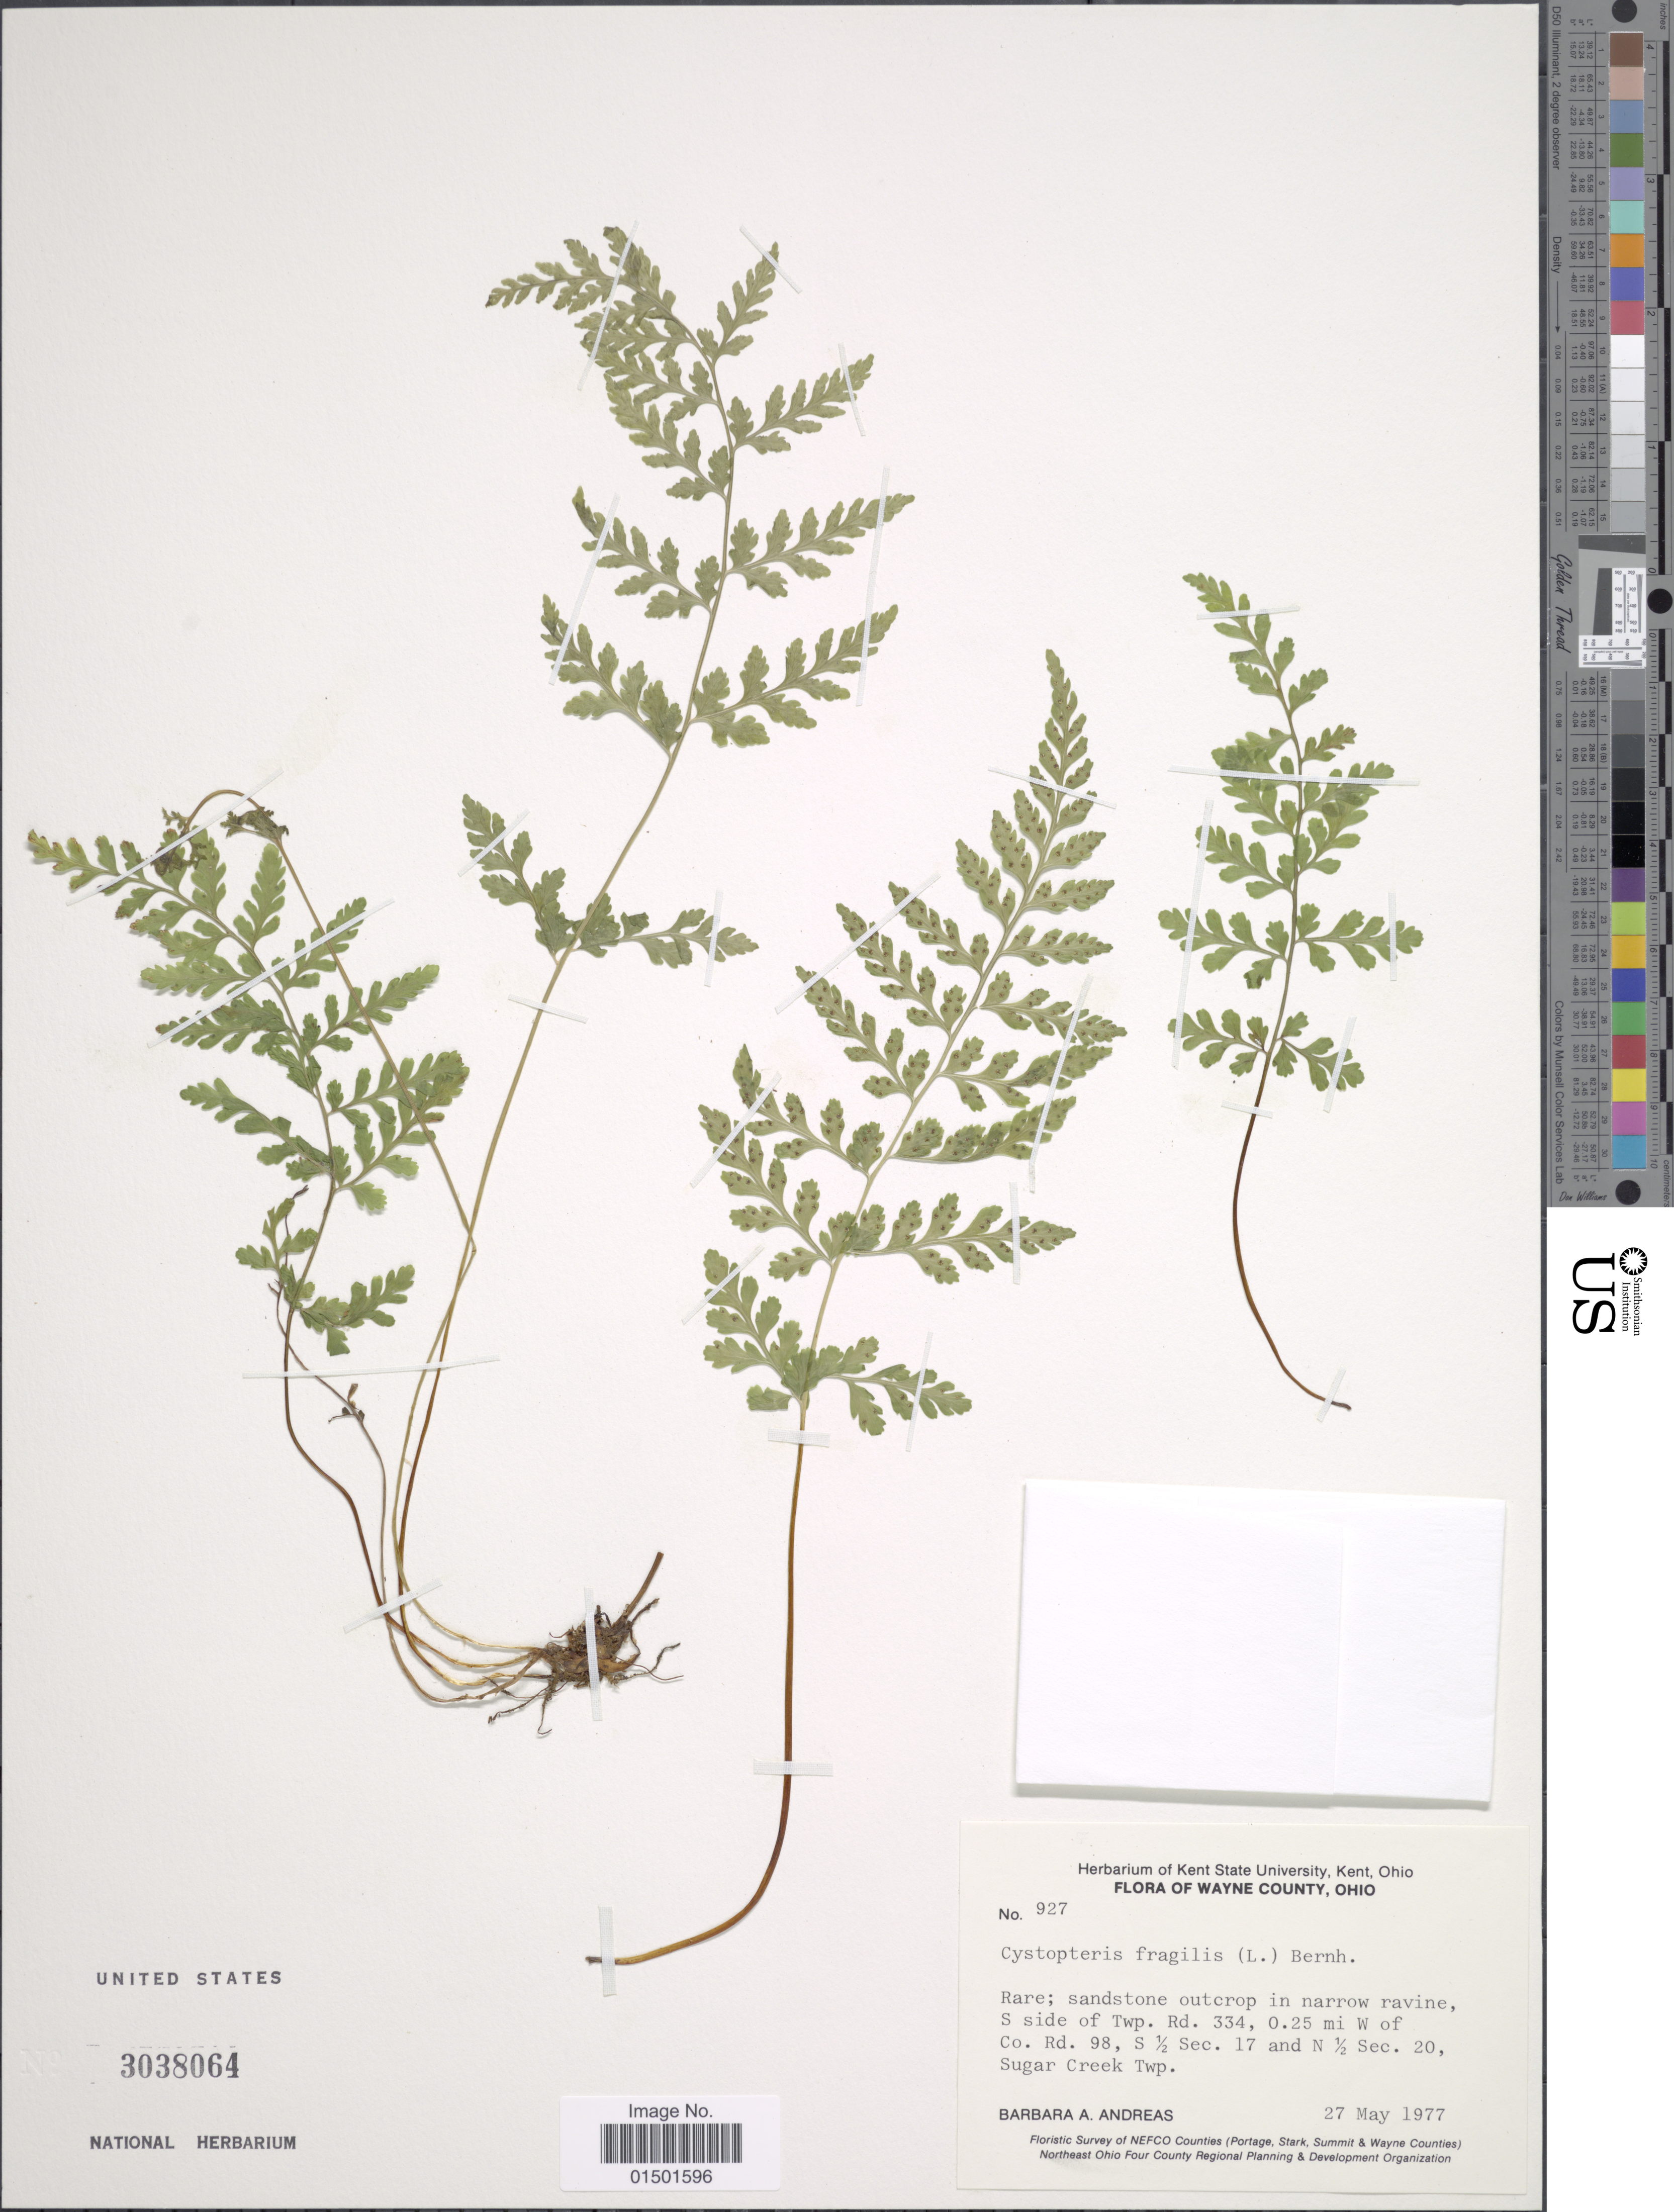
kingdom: Plantae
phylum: Tracheophyta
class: Polypodiopsida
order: Polypodiales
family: Cystopteridaceae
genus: Cystopteris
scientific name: Cystopteris fragilis var. fragilis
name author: (L.) Bernh.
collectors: B. A. Andreas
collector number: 927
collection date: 1977-05-27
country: United States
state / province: Ohio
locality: Wayne County. S side of Twp. Rd. 334, o.25 mi W of Co. Rd. 98, S 1/2 Sec. 17 and N 1/2 Sec. 20, Sugar Creek Twp.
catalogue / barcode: US 3038064